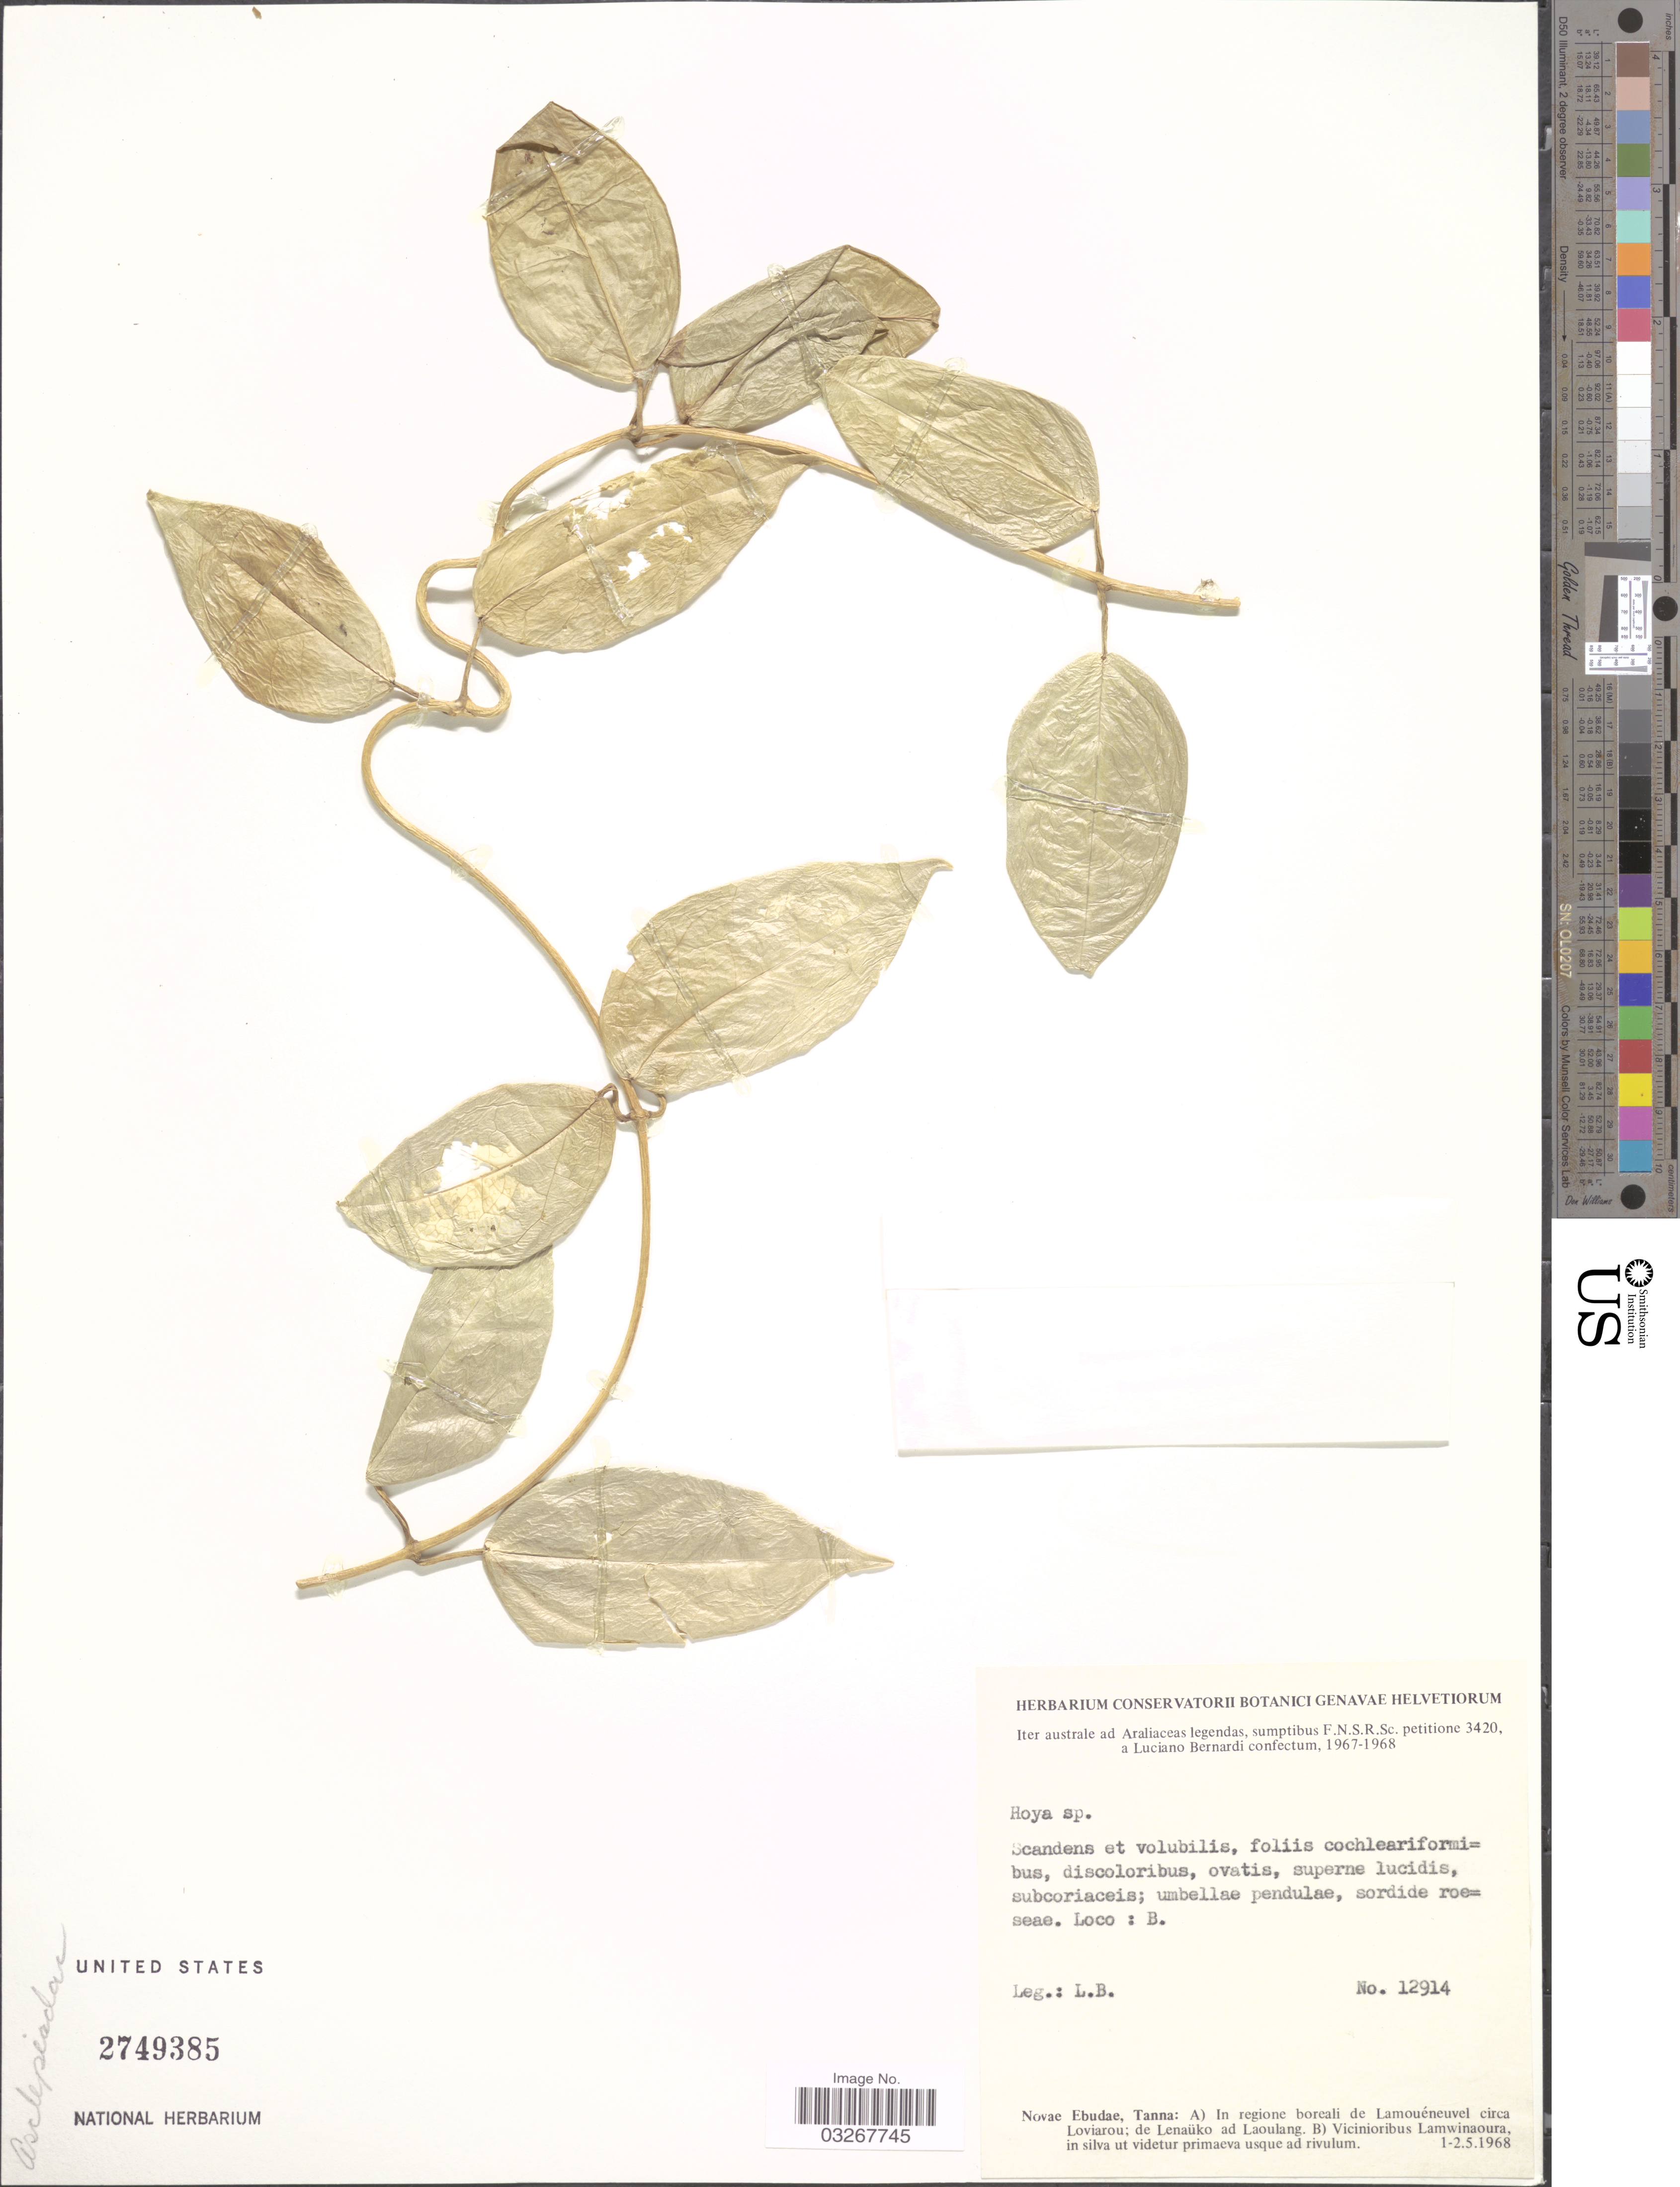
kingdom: Plantae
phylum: Tracheophyta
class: Magnoliopsida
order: Gentianales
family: Apocynaceae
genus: Hoya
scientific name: Hoya sp.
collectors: L. Bernardi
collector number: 12914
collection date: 1968-05-01/1968-05-02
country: Vanuatu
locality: Novae Ebudae, Tanna: Vicinioribus Lamwinaoura.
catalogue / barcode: US 2749385